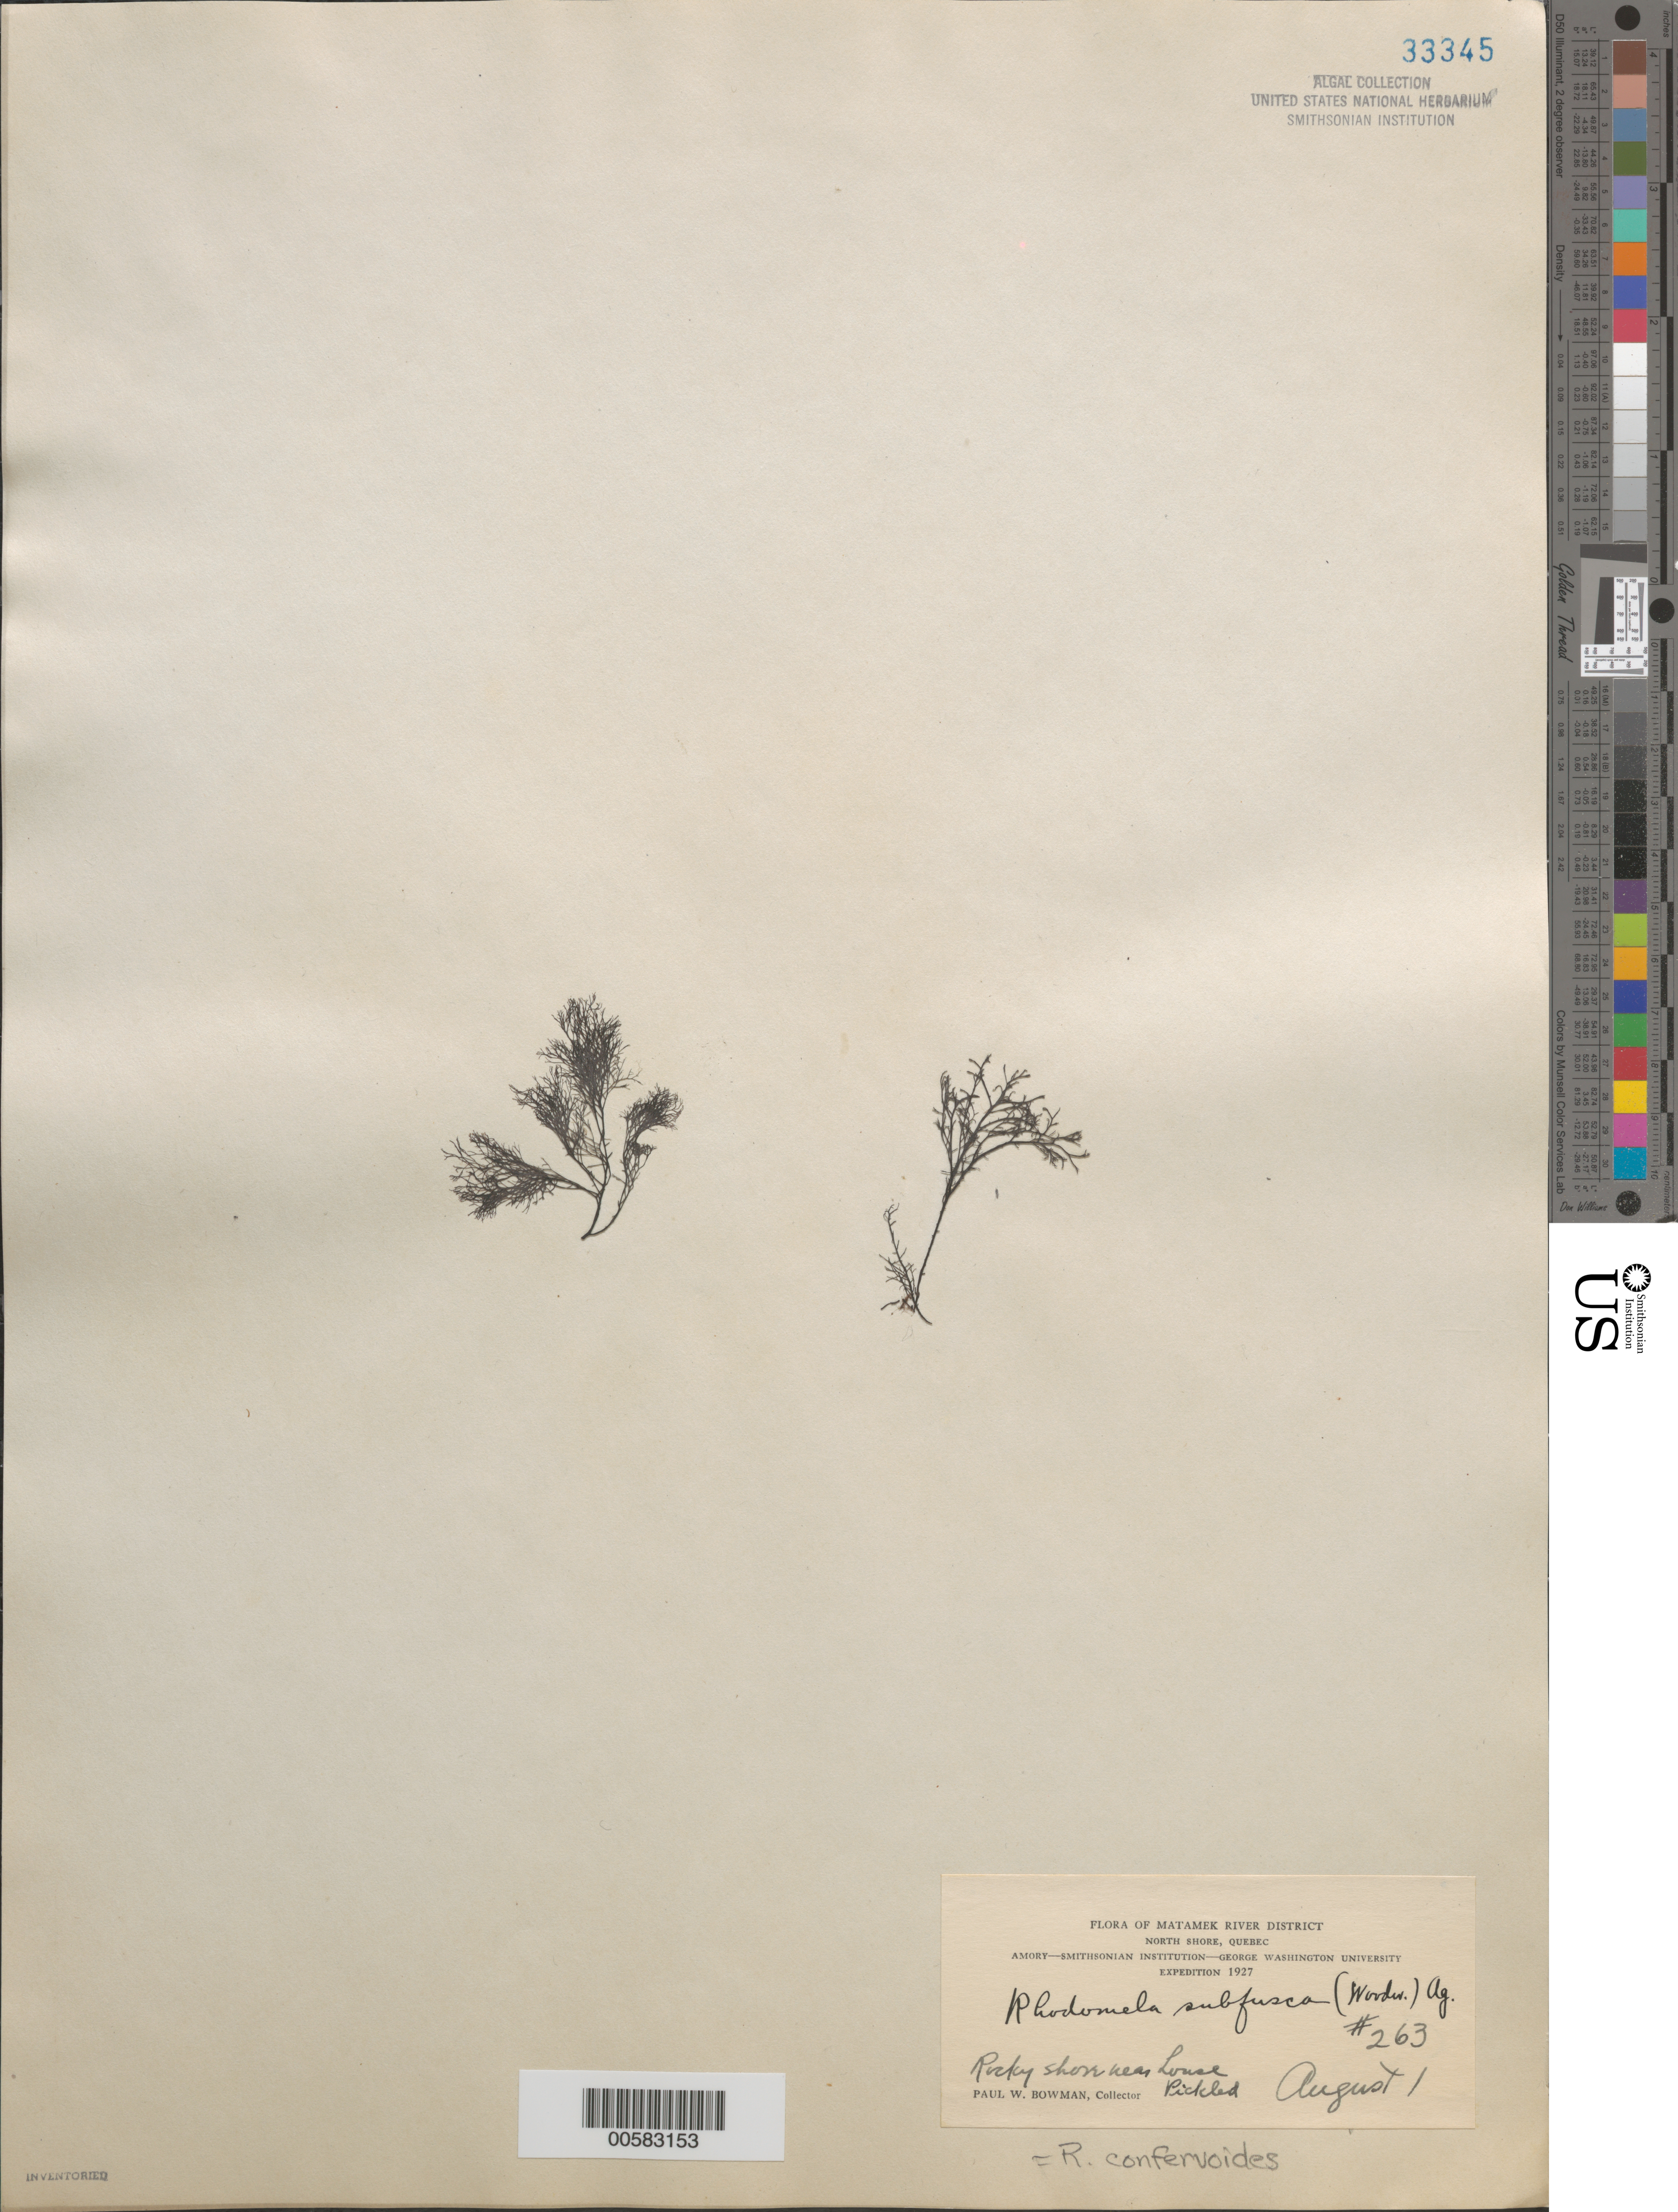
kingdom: Plantae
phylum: Rhodophyta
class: Florideophyceae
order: Ceramiales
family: Rhodomelaceae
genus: Rhodomela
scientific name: Rhodomela confervoides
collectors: P. Bowman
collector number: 263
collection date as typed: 01 Aug 1927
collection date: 1927-08-01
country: Canada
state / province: Quebec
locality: Matamek river district, north shore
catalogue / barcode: US 33345